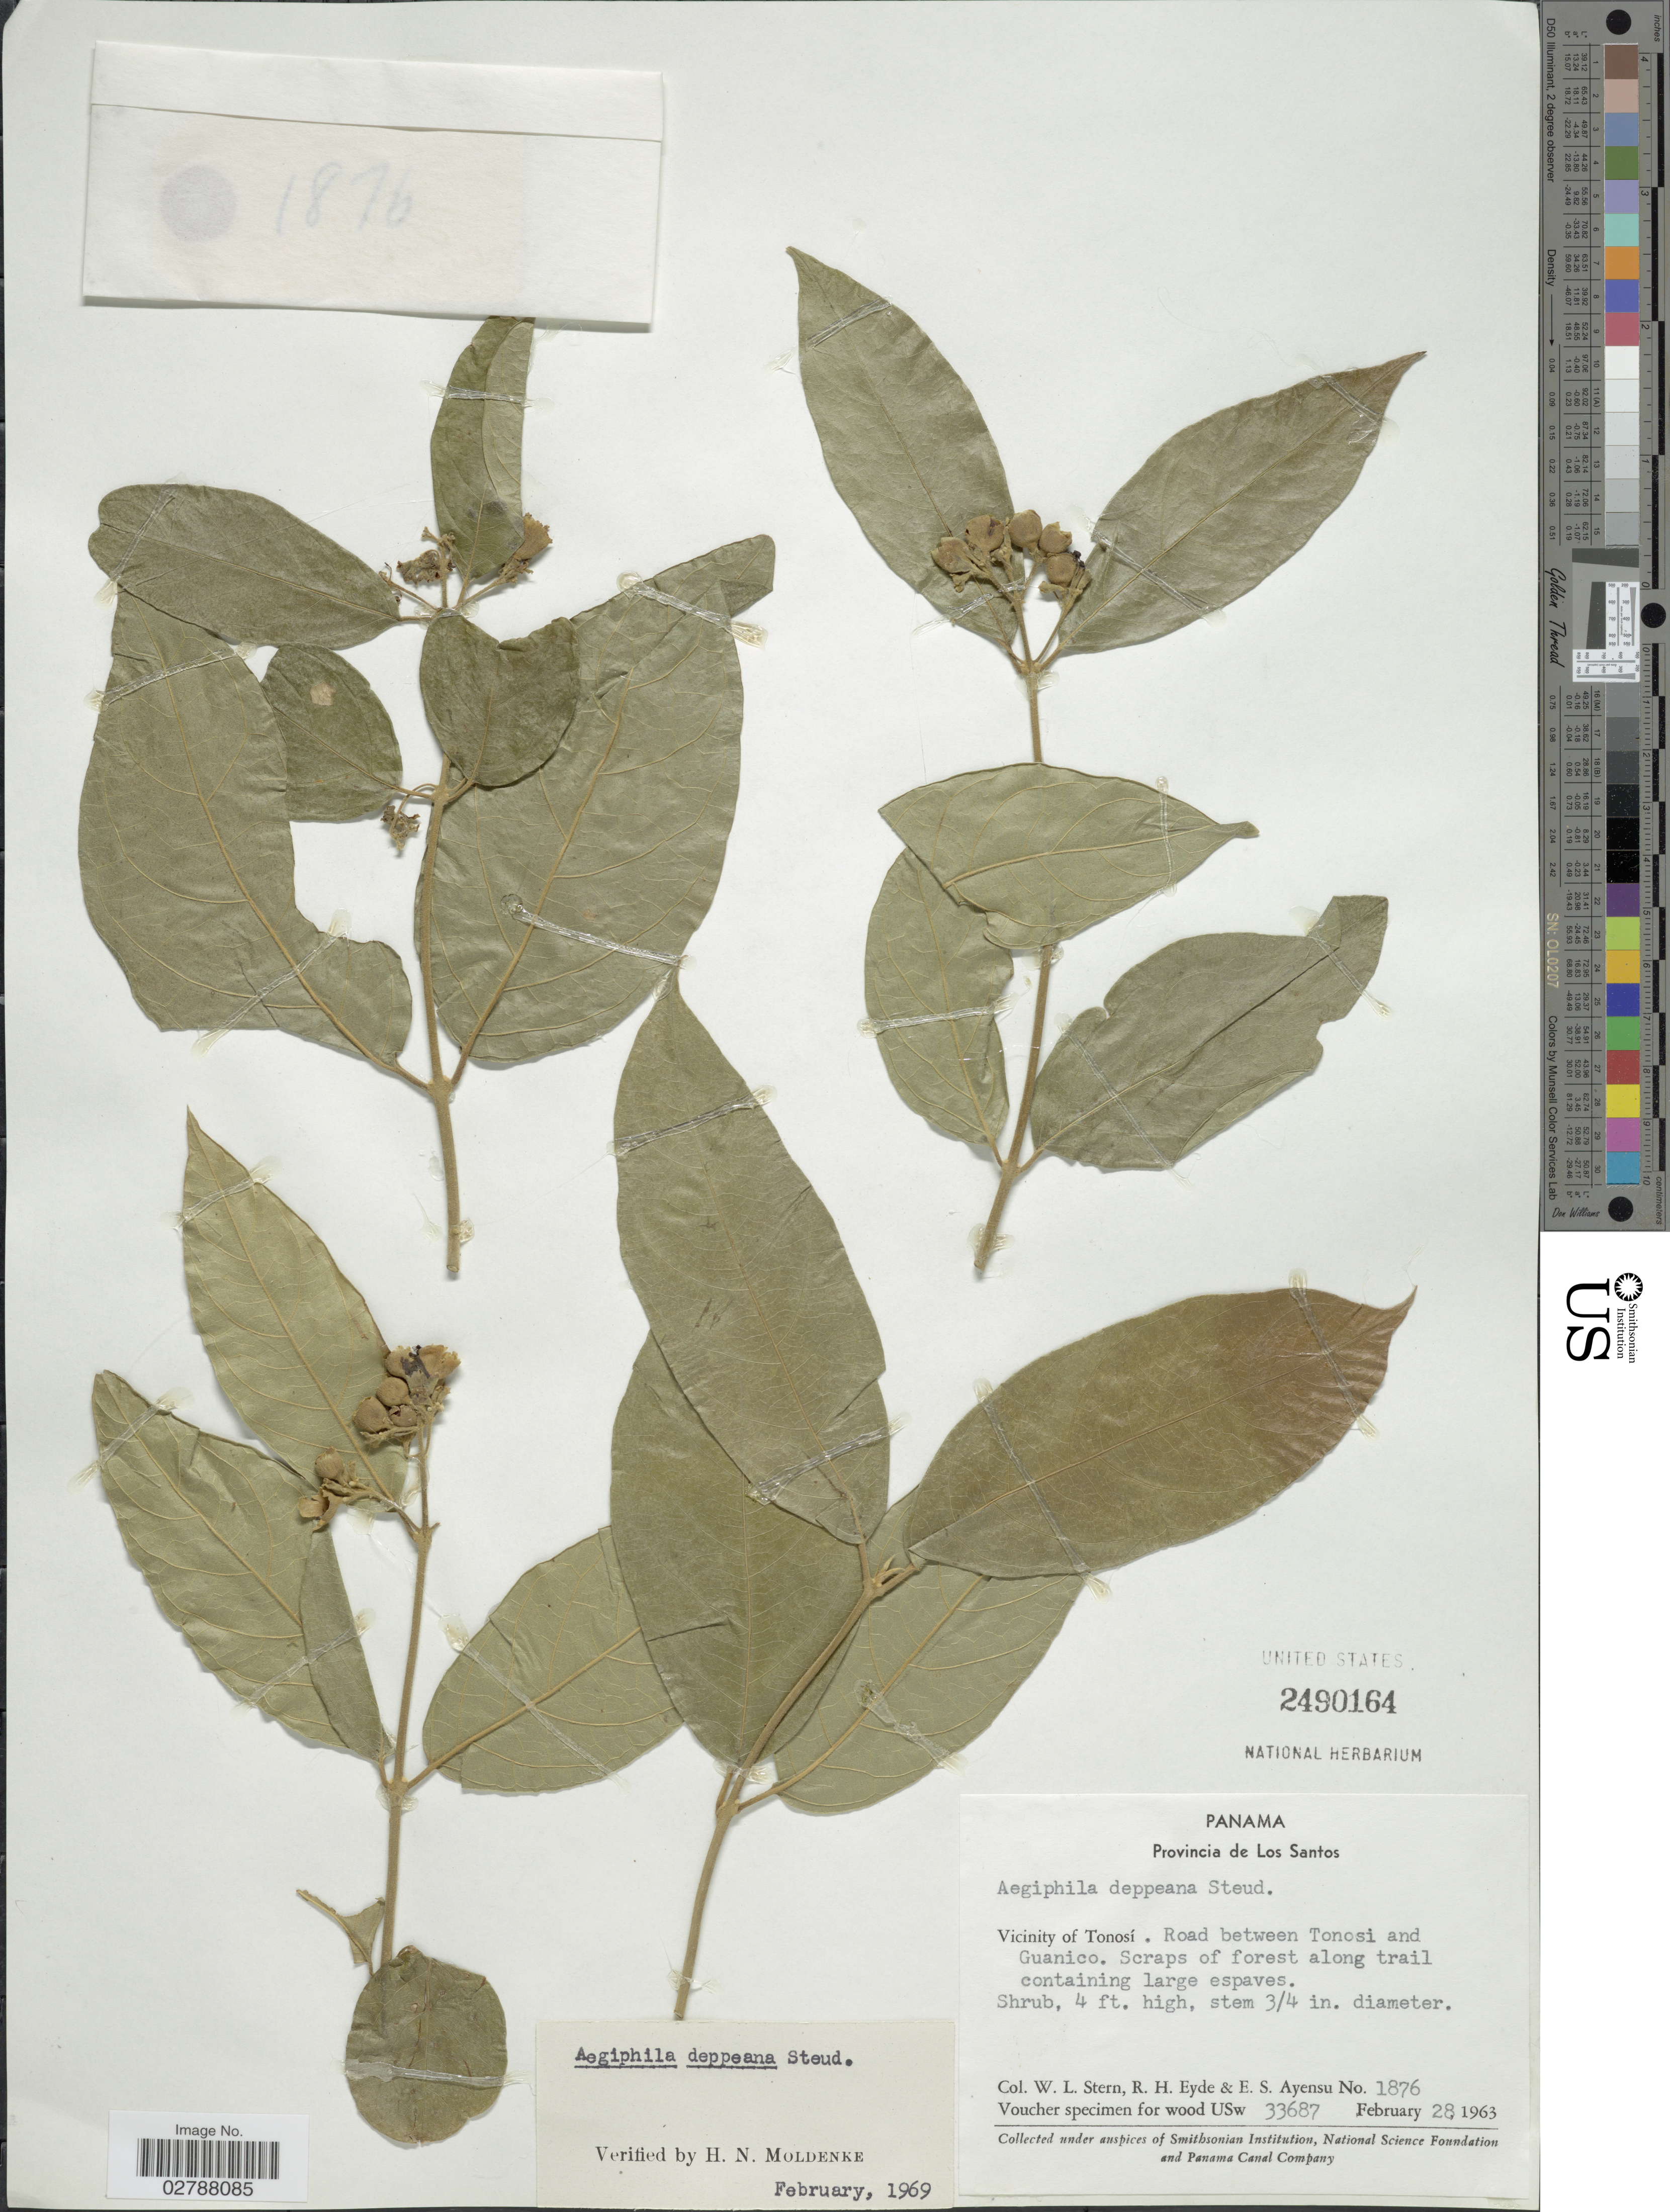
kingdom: Plantae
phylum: Tracheophyta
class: Magnoliopsida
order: Lamiales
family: Lamiaceae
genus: Aegiphila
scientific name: Aegiphila deppeana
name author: Steud.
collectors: W. L. Stern, R. H. Eyde & E. S. Ayensu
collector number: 1876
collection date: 1963-02-28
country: Panama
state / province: Los Santos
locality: Vicinity of Tonosí. Road between Tonosi and Guanico.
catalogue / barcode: US 2490164